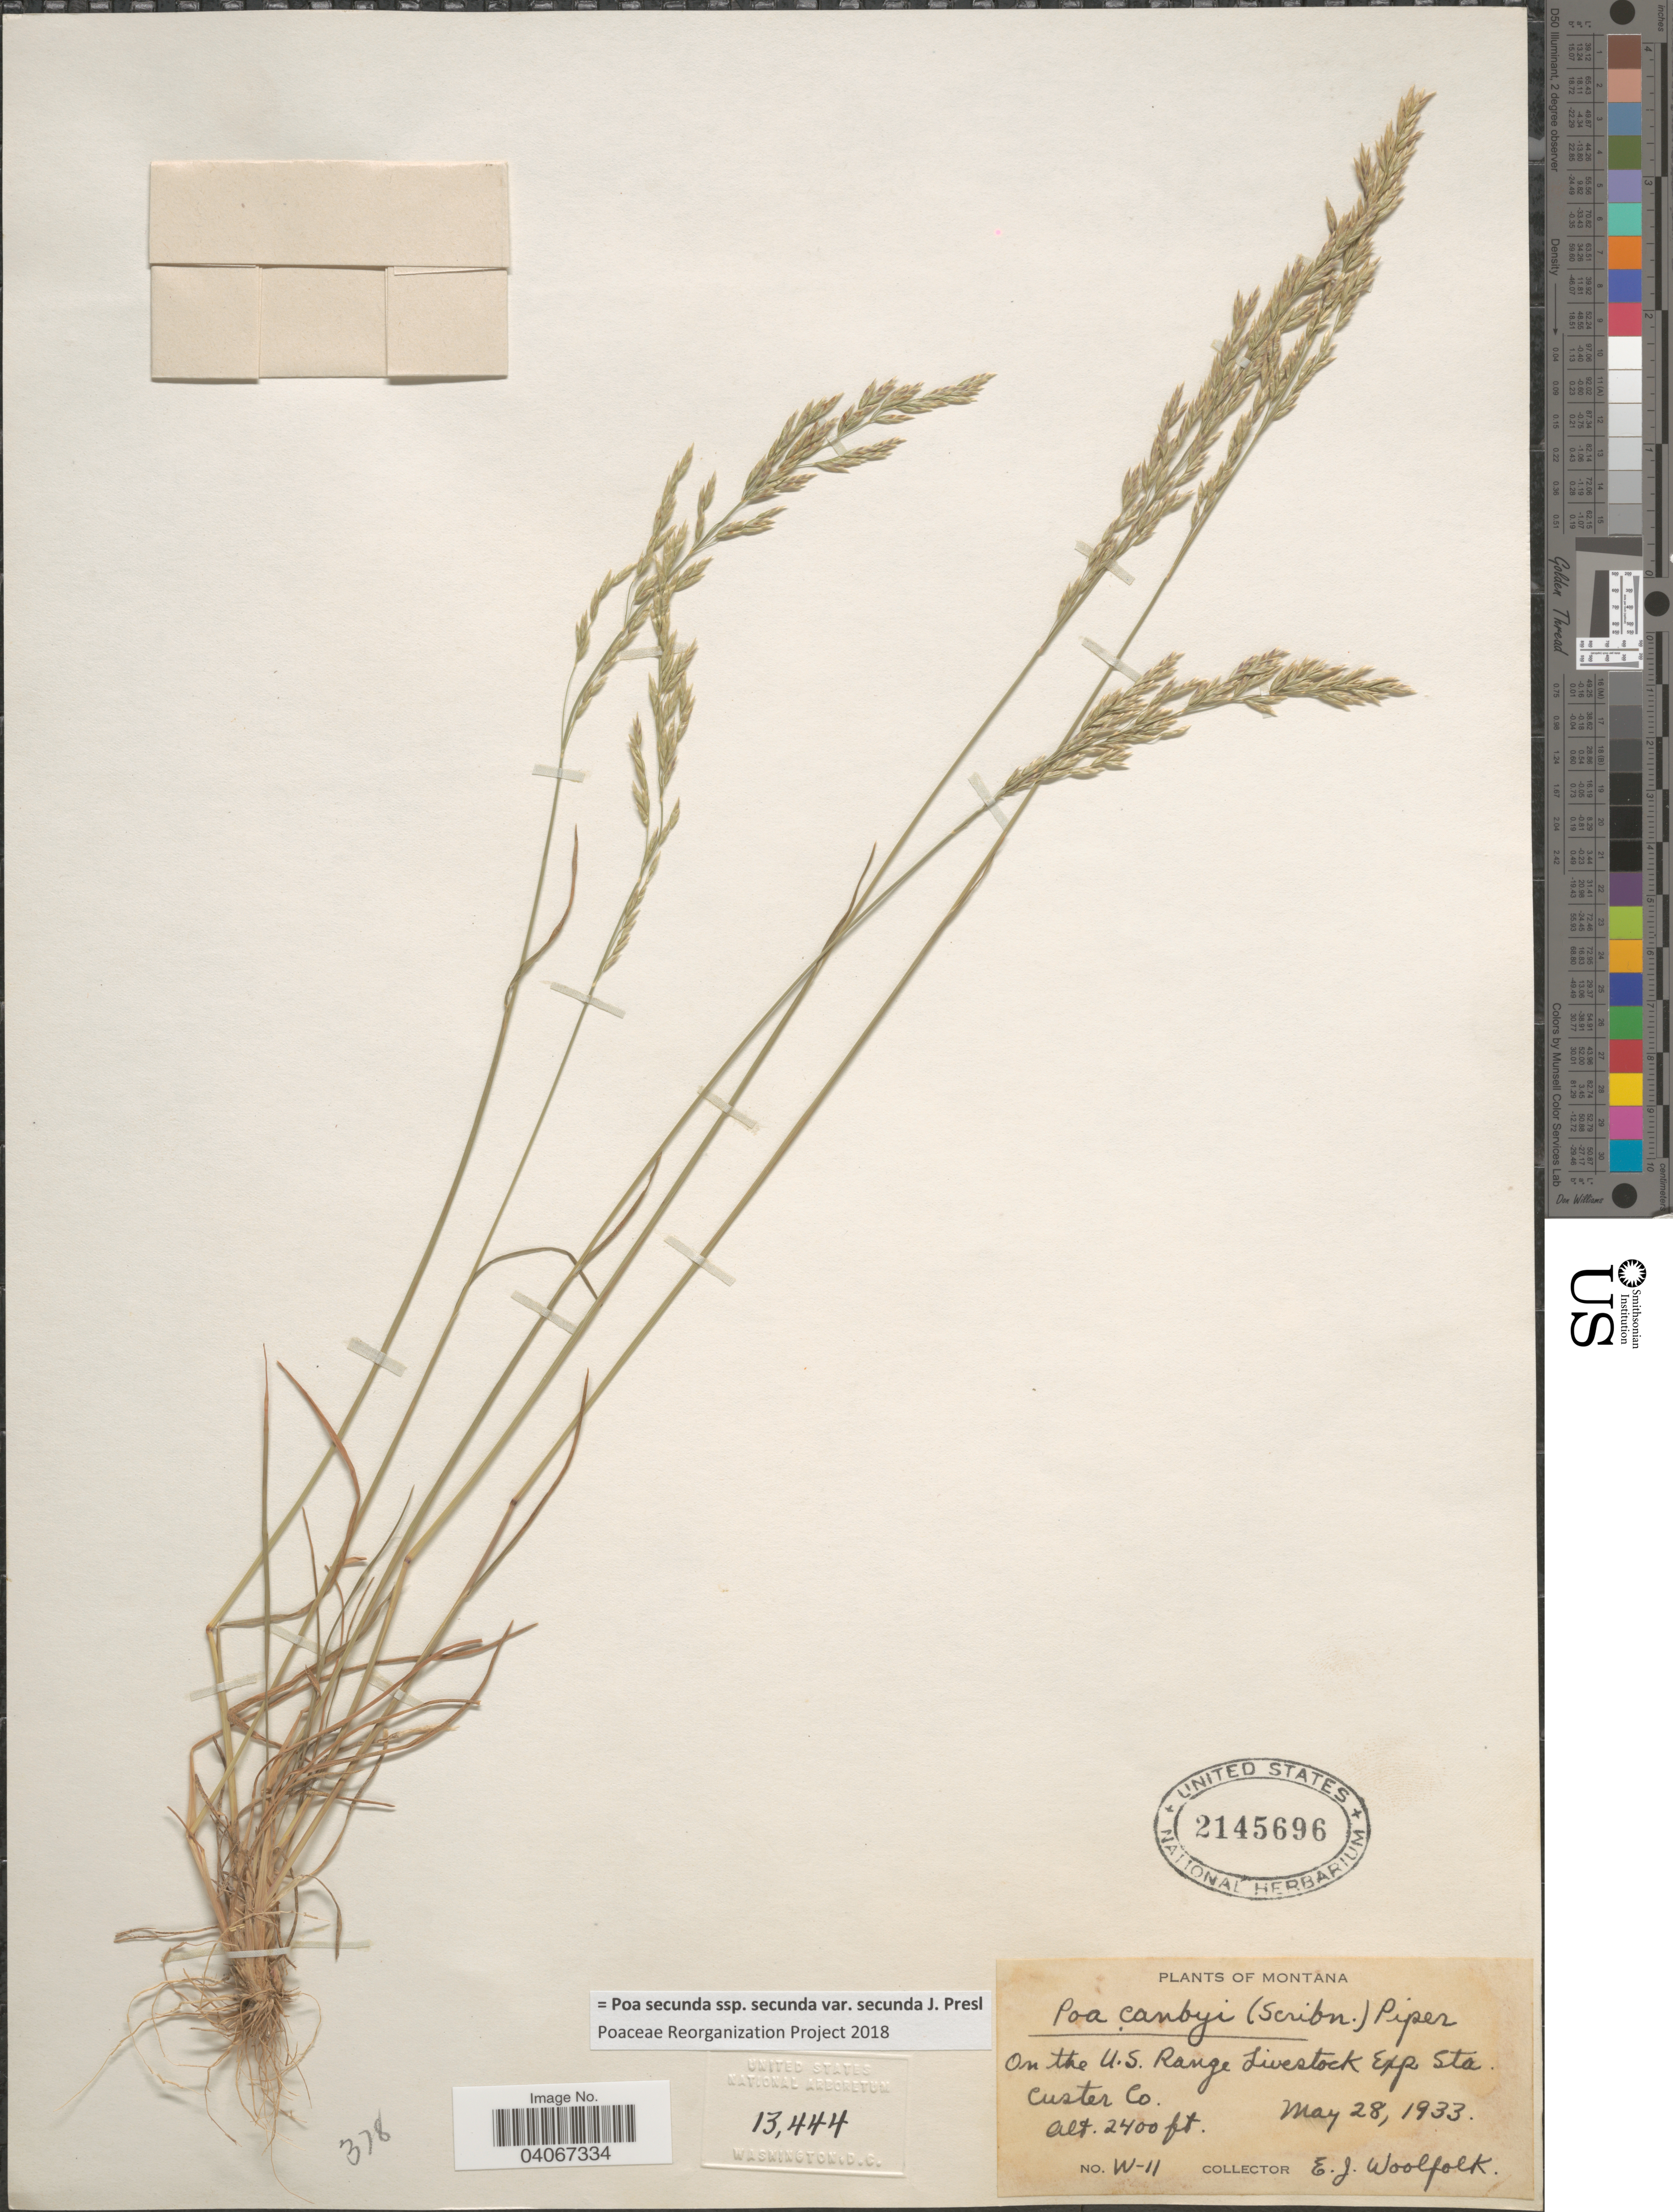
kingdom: Plantae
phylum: Tracheophyta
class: Liliopsida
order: Poales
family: Poaceae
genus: Poa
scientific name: Poa secunda subsp. secunda var. secunda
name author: J. Presl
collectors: E. Woolfolk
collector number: W-11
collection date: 1933-05-28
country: United States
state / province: Montana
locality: On the U.S. Range Livestock Exp Sta. Custer Co.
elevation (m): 732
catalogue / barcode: US 2145696